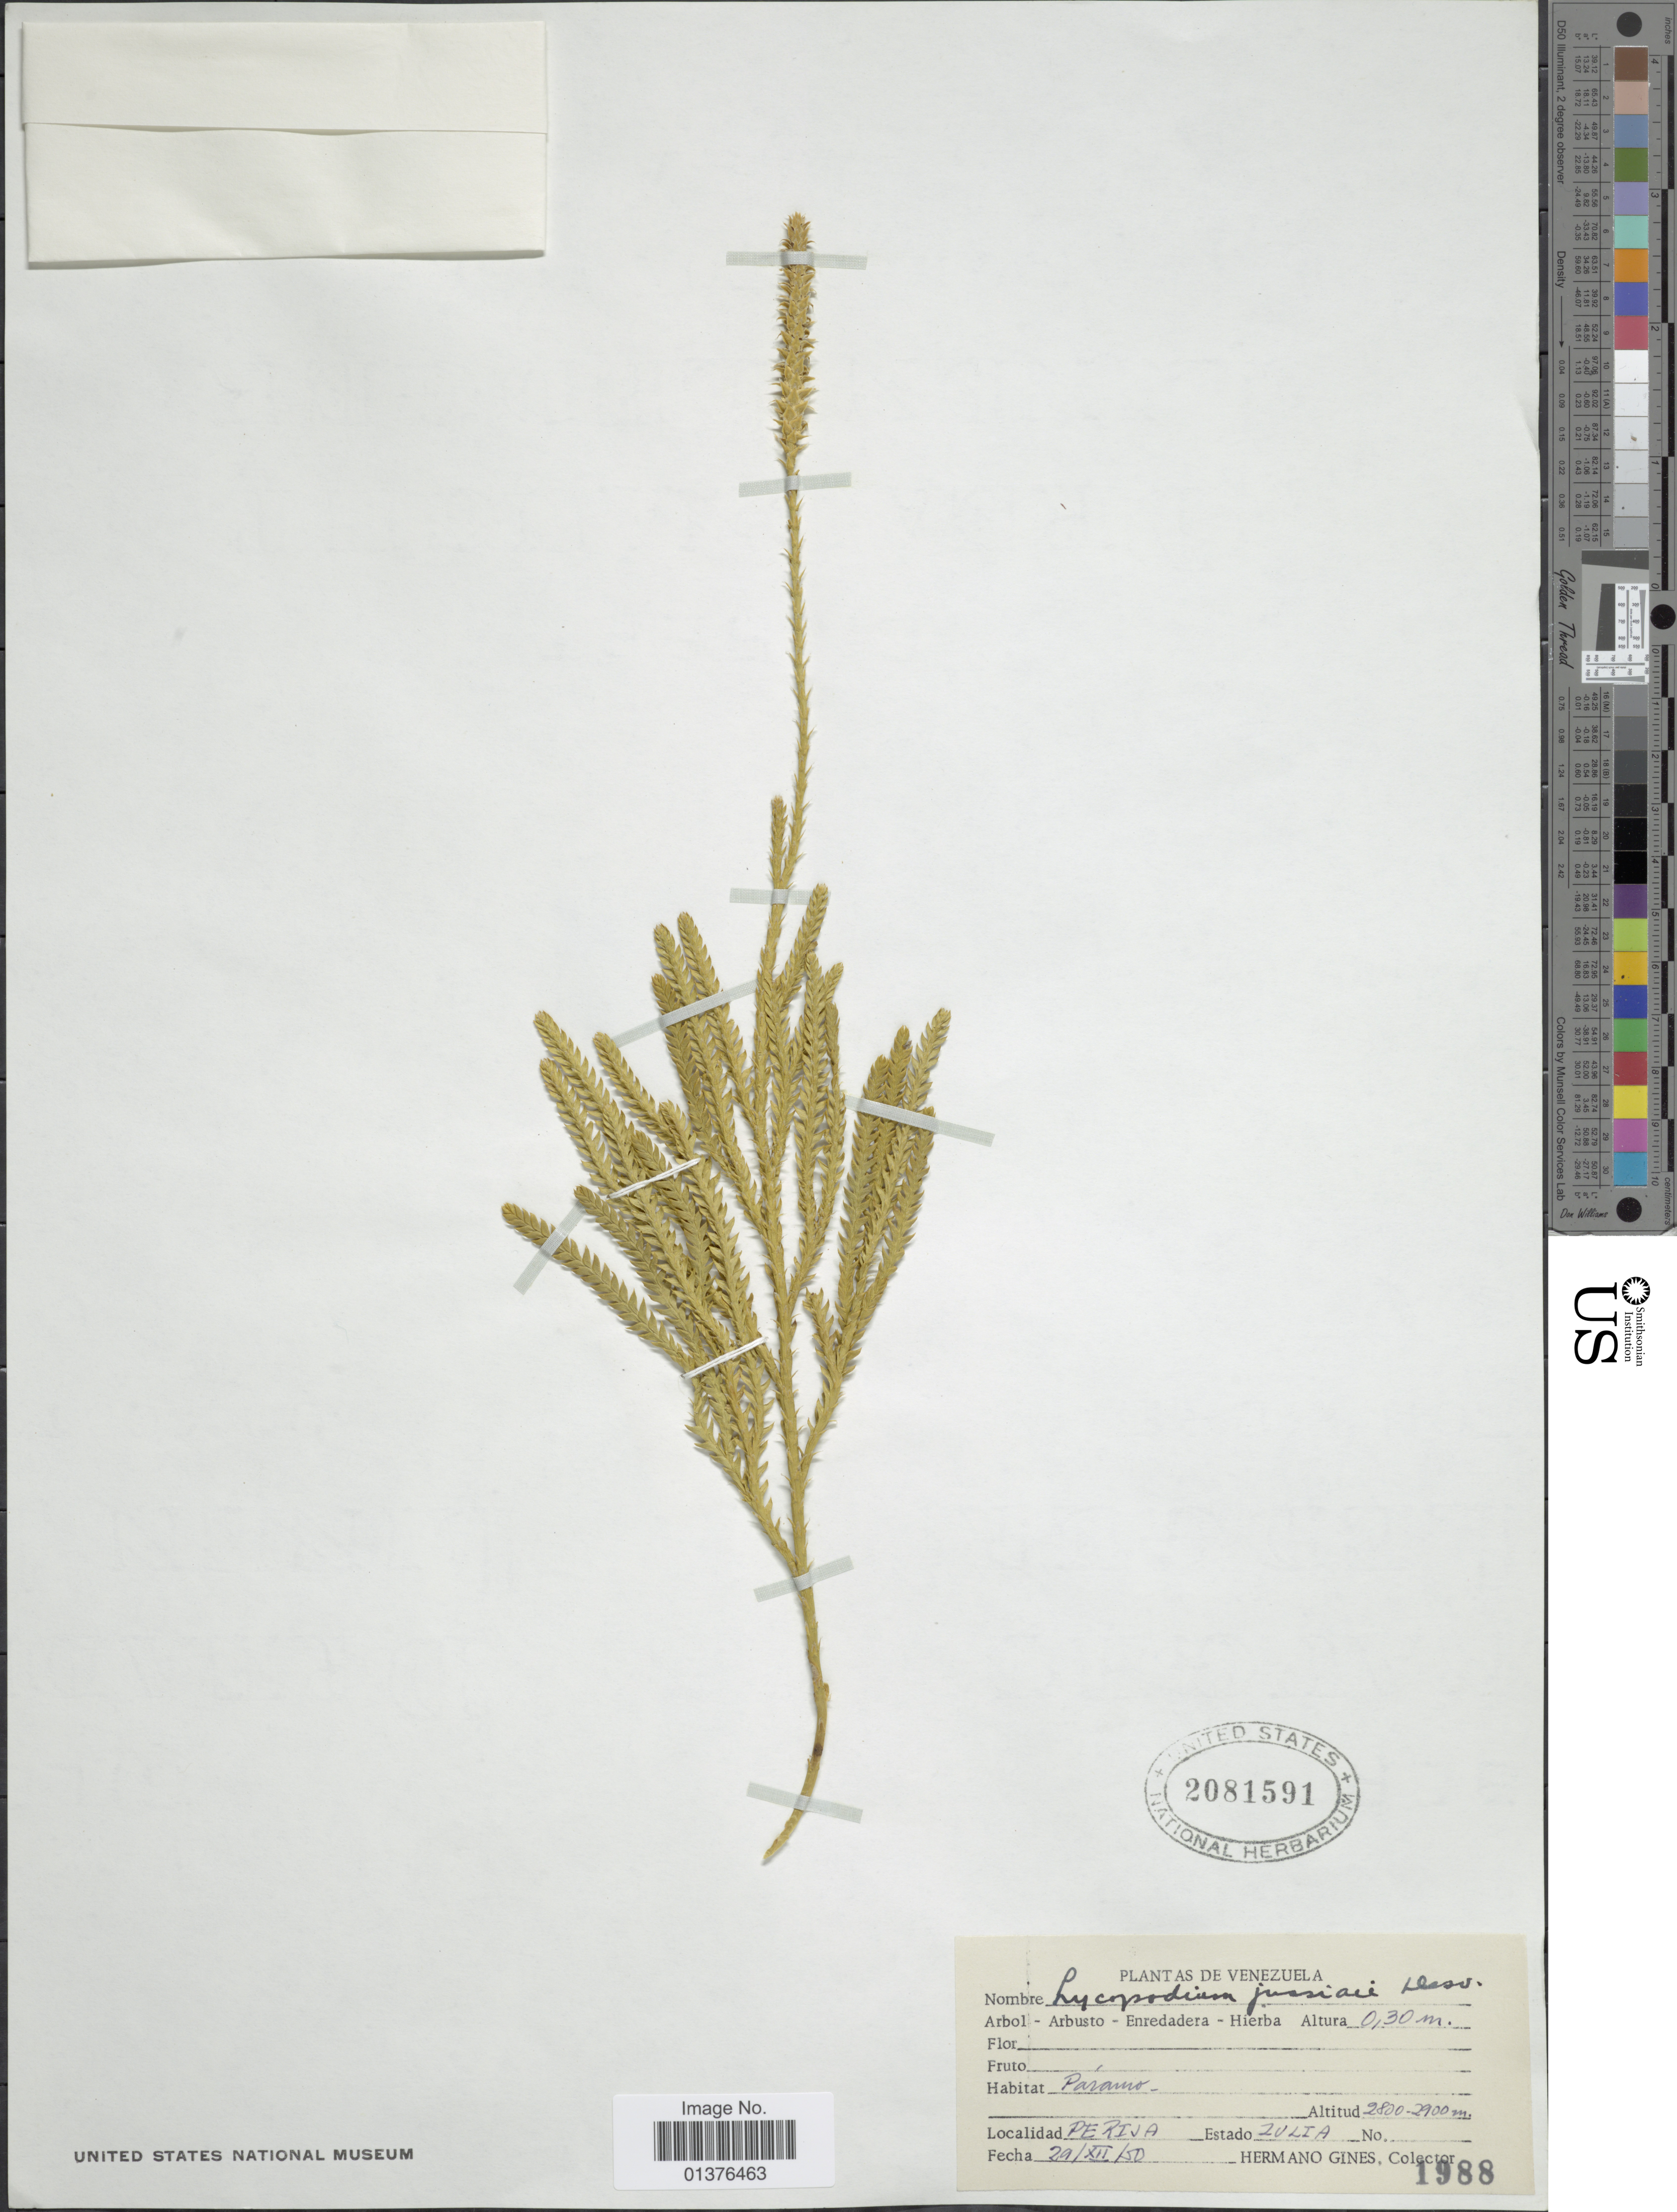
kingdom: Plantae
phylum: Tracheophyta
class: Lycopodiopsida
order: Lycopodiales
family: Lycopodiaceae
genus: Diphasium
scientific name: Diphasium jussiaei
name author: (Desv.) C. Presl ex Rothm.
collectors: Bro. Gines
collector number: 1988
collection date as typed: Transcribed d/m/y: 29/12/50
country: Venezuela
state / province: Zulia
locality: Perija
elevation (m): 2800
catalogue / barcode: US 2081591